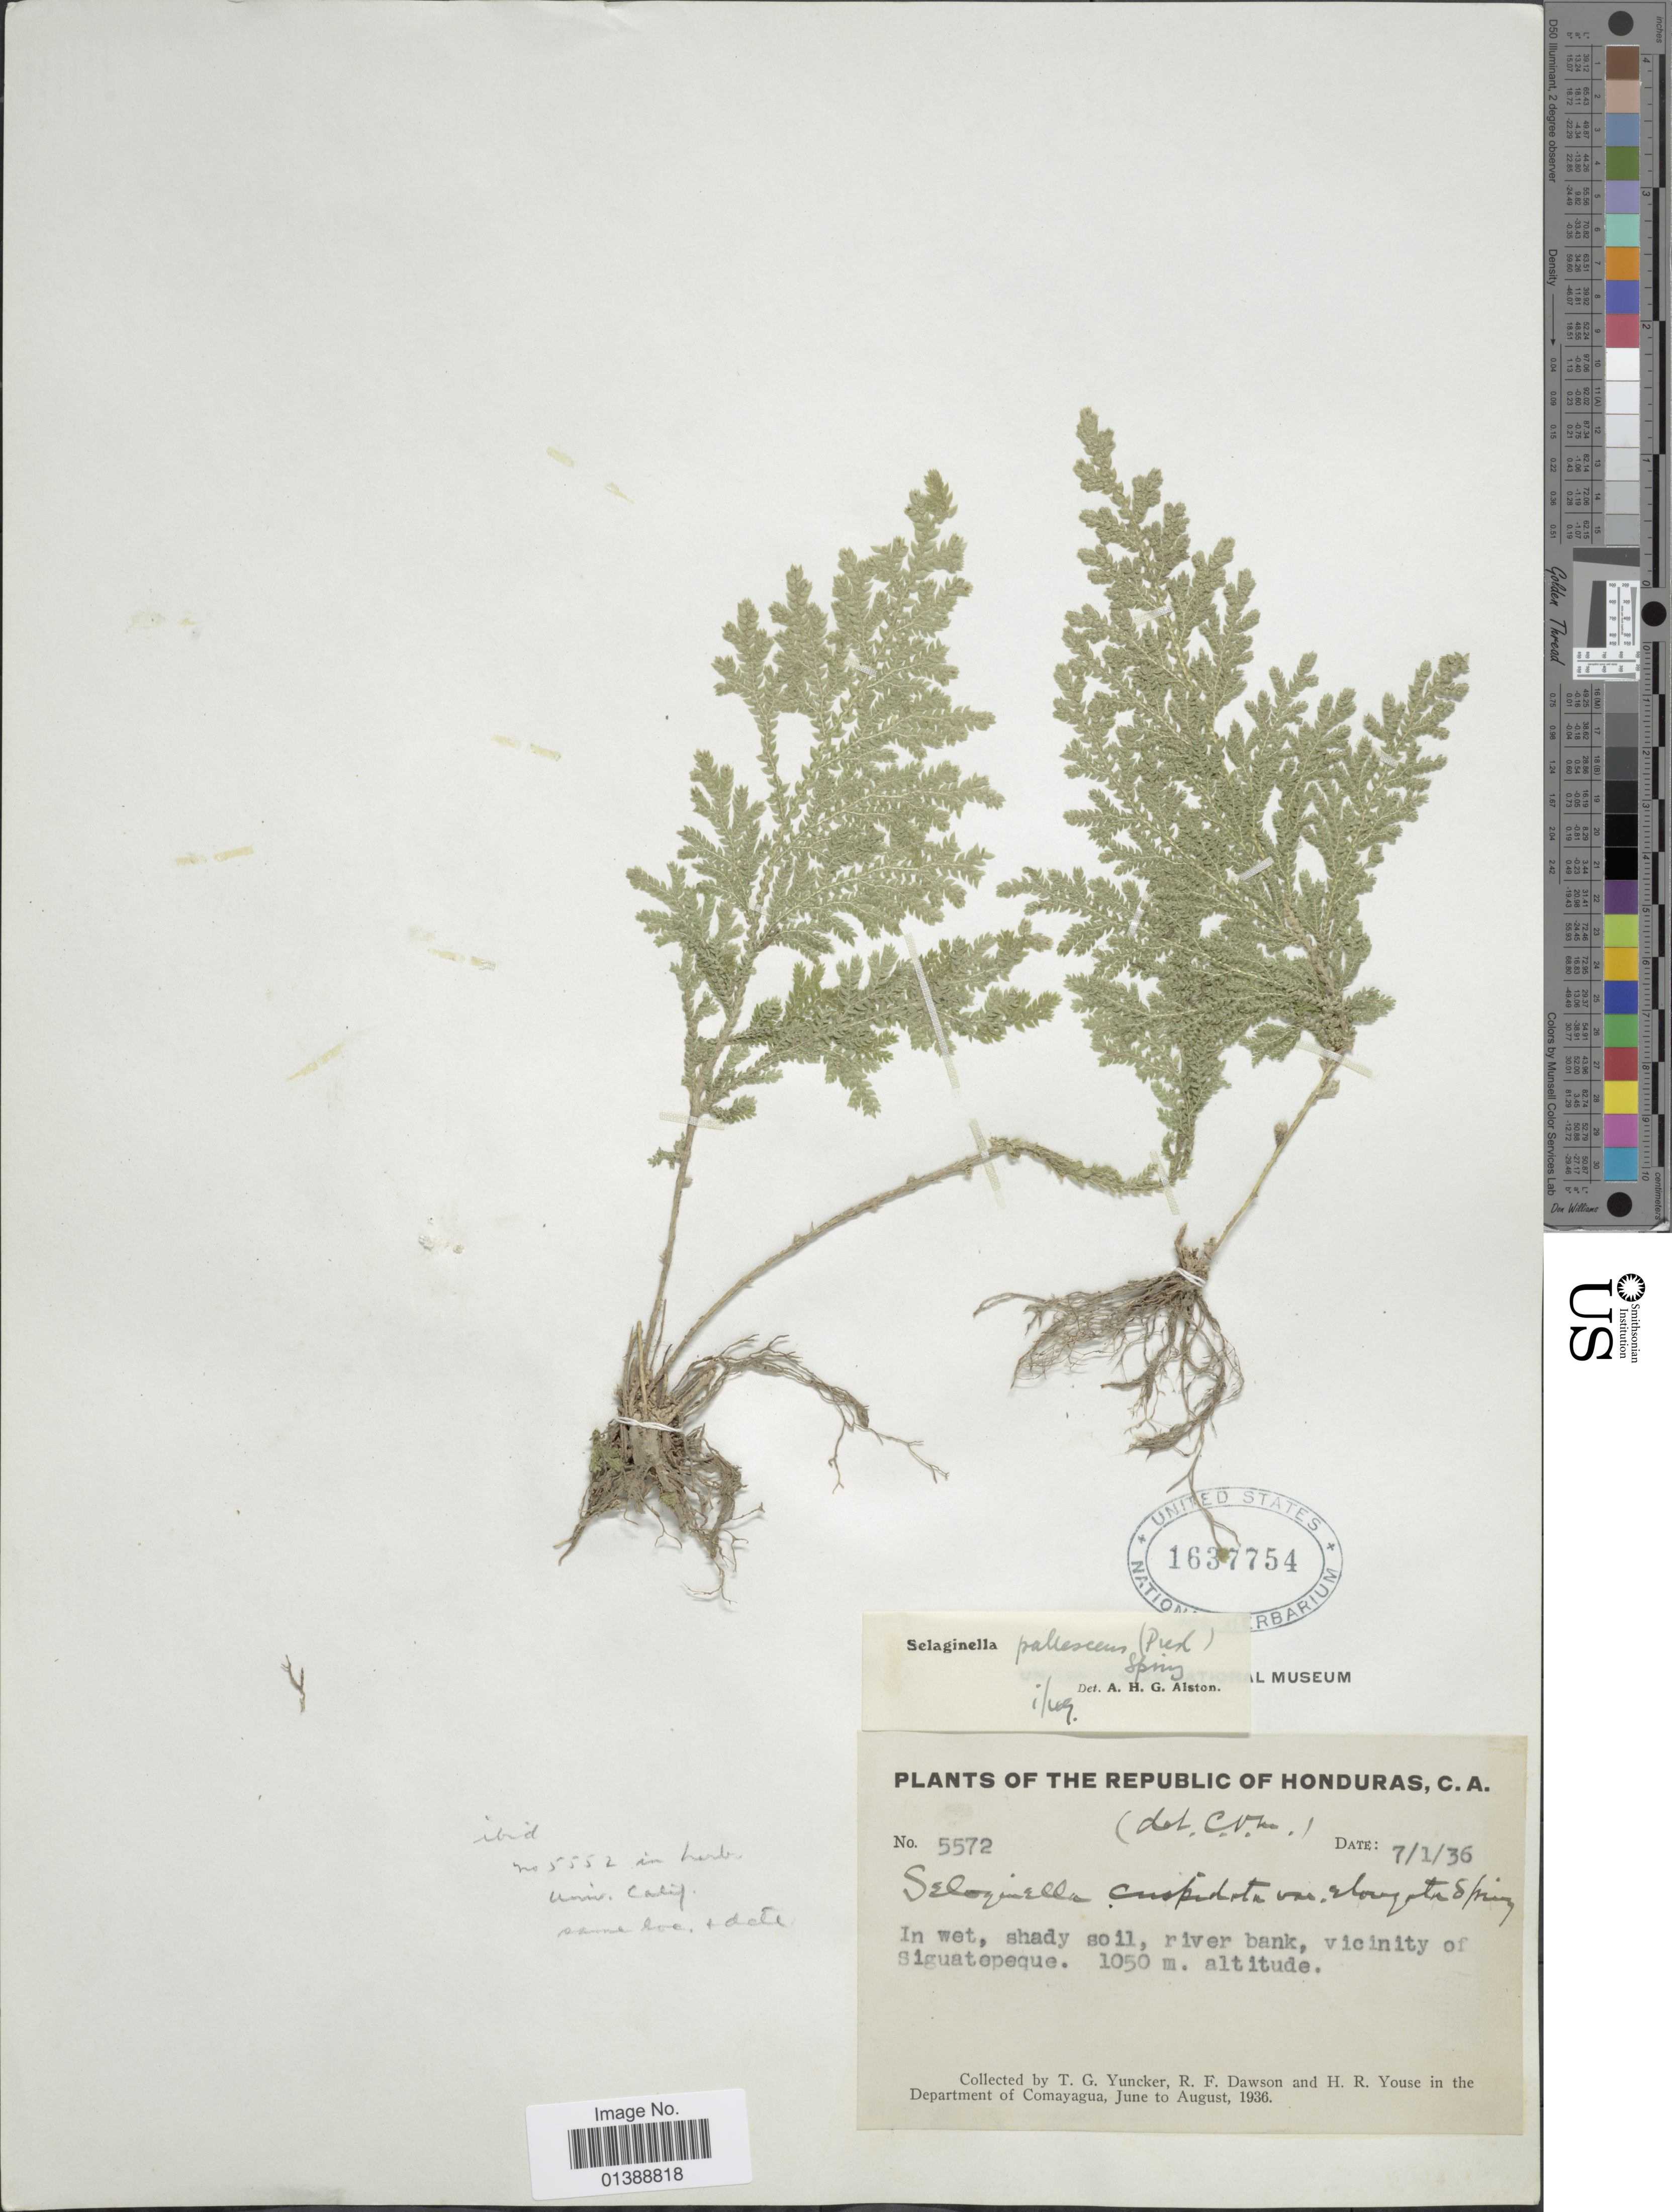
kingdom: Plantae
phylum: Tracheophyta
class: Lycopodiopsida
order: Selaginellales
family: Selaginellaceae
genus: Selaginella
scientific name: Selaginella pallescens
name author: (C. Presl) Spring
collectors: T. G. Yuncker, R. F. Dawson & H. Youse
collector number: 5572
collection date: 1936-01-07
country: Honduras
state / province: Comayagua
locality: The Republic of Honduras, In wet, shady soil, riverbank, vicinity of Siguatepeque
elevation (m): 1050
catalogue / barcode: US 1637754